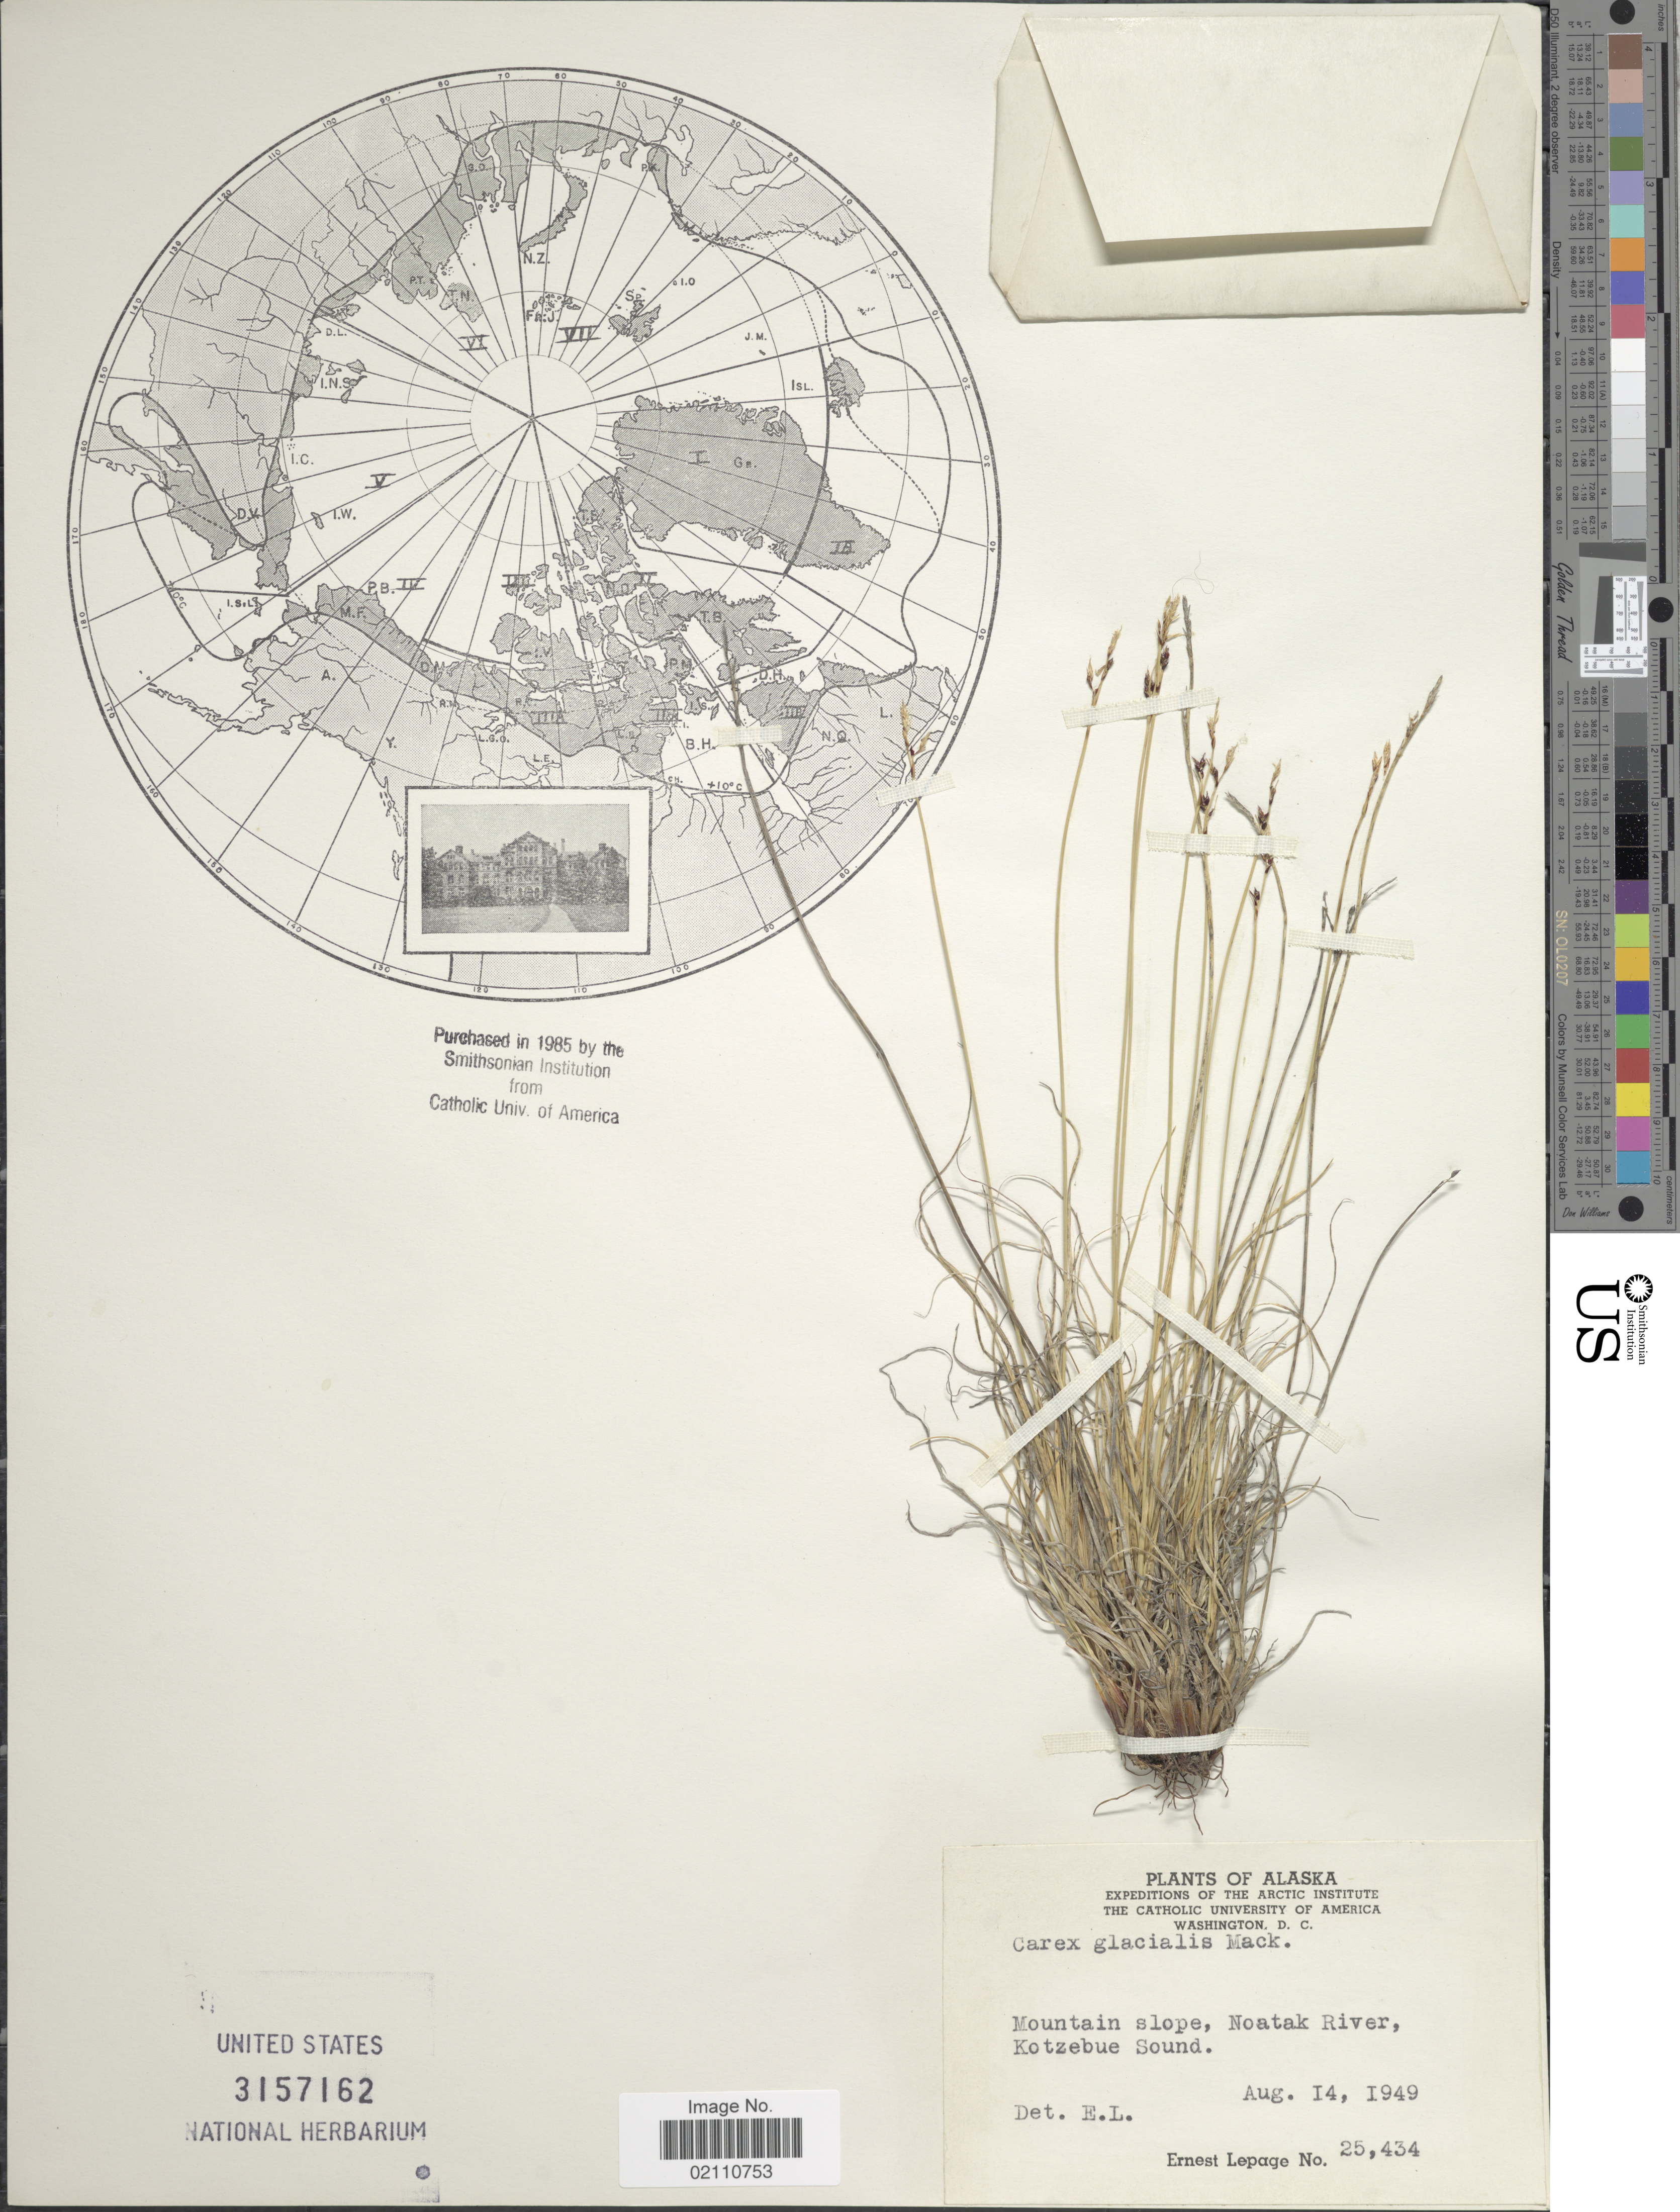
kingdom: Plantae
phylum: Tracheophyta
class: Liliopsida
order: Poales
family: Cyperaceae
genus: Carex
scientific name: Carex glacialis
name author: Mack.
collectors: E. Lepage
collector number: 25434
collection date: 1949-08-14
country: United States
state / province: Alaska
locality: Mountain slope, Noatak River, Kotzebue Sound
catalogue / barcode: US 3157162